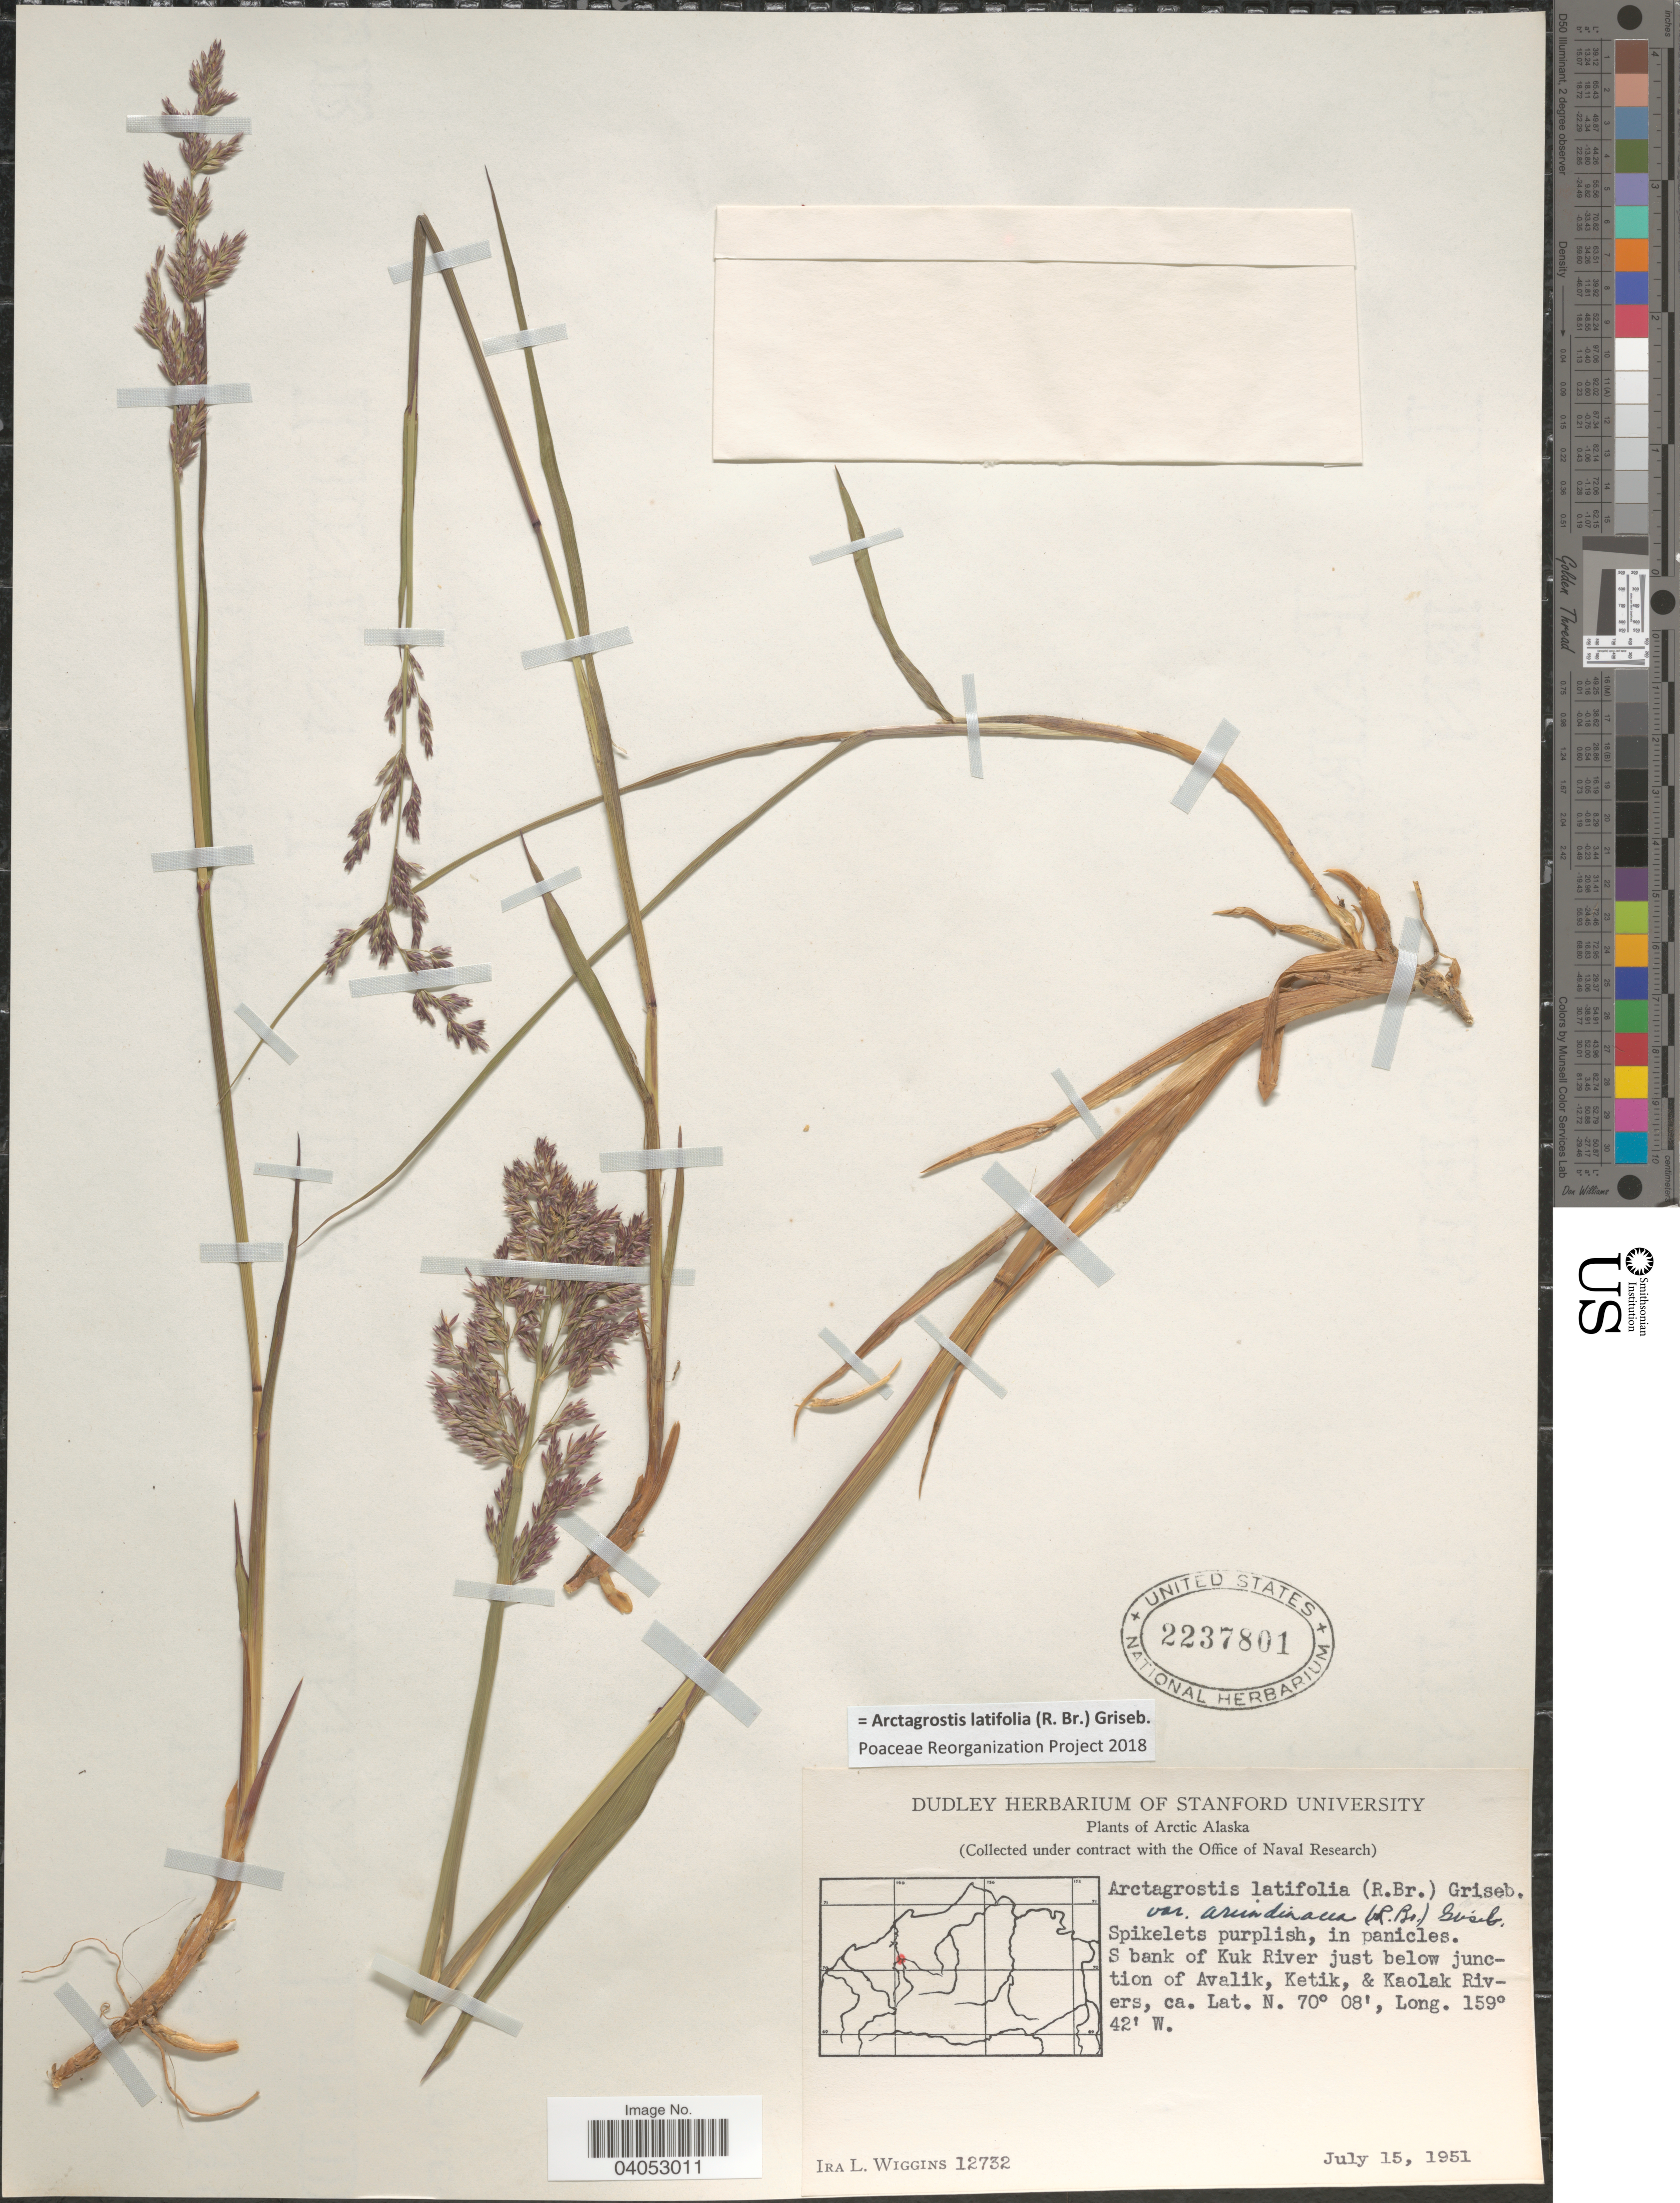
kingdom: Plantae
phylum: Tracheophyta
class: Liliopsida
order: Poales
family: Poaceae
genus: Arctagrostis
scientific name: Arctagrostis latifolia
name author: (R. Br.) Griseb.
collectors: I. L. Wiggins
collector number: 12732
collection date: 1951-07-15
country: United States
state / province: Alaska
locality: Arctic Alaska. S bank of Kuk River just below junction of Avalik, Ketik & Kaolak Rivers.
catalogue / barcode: US 2237801